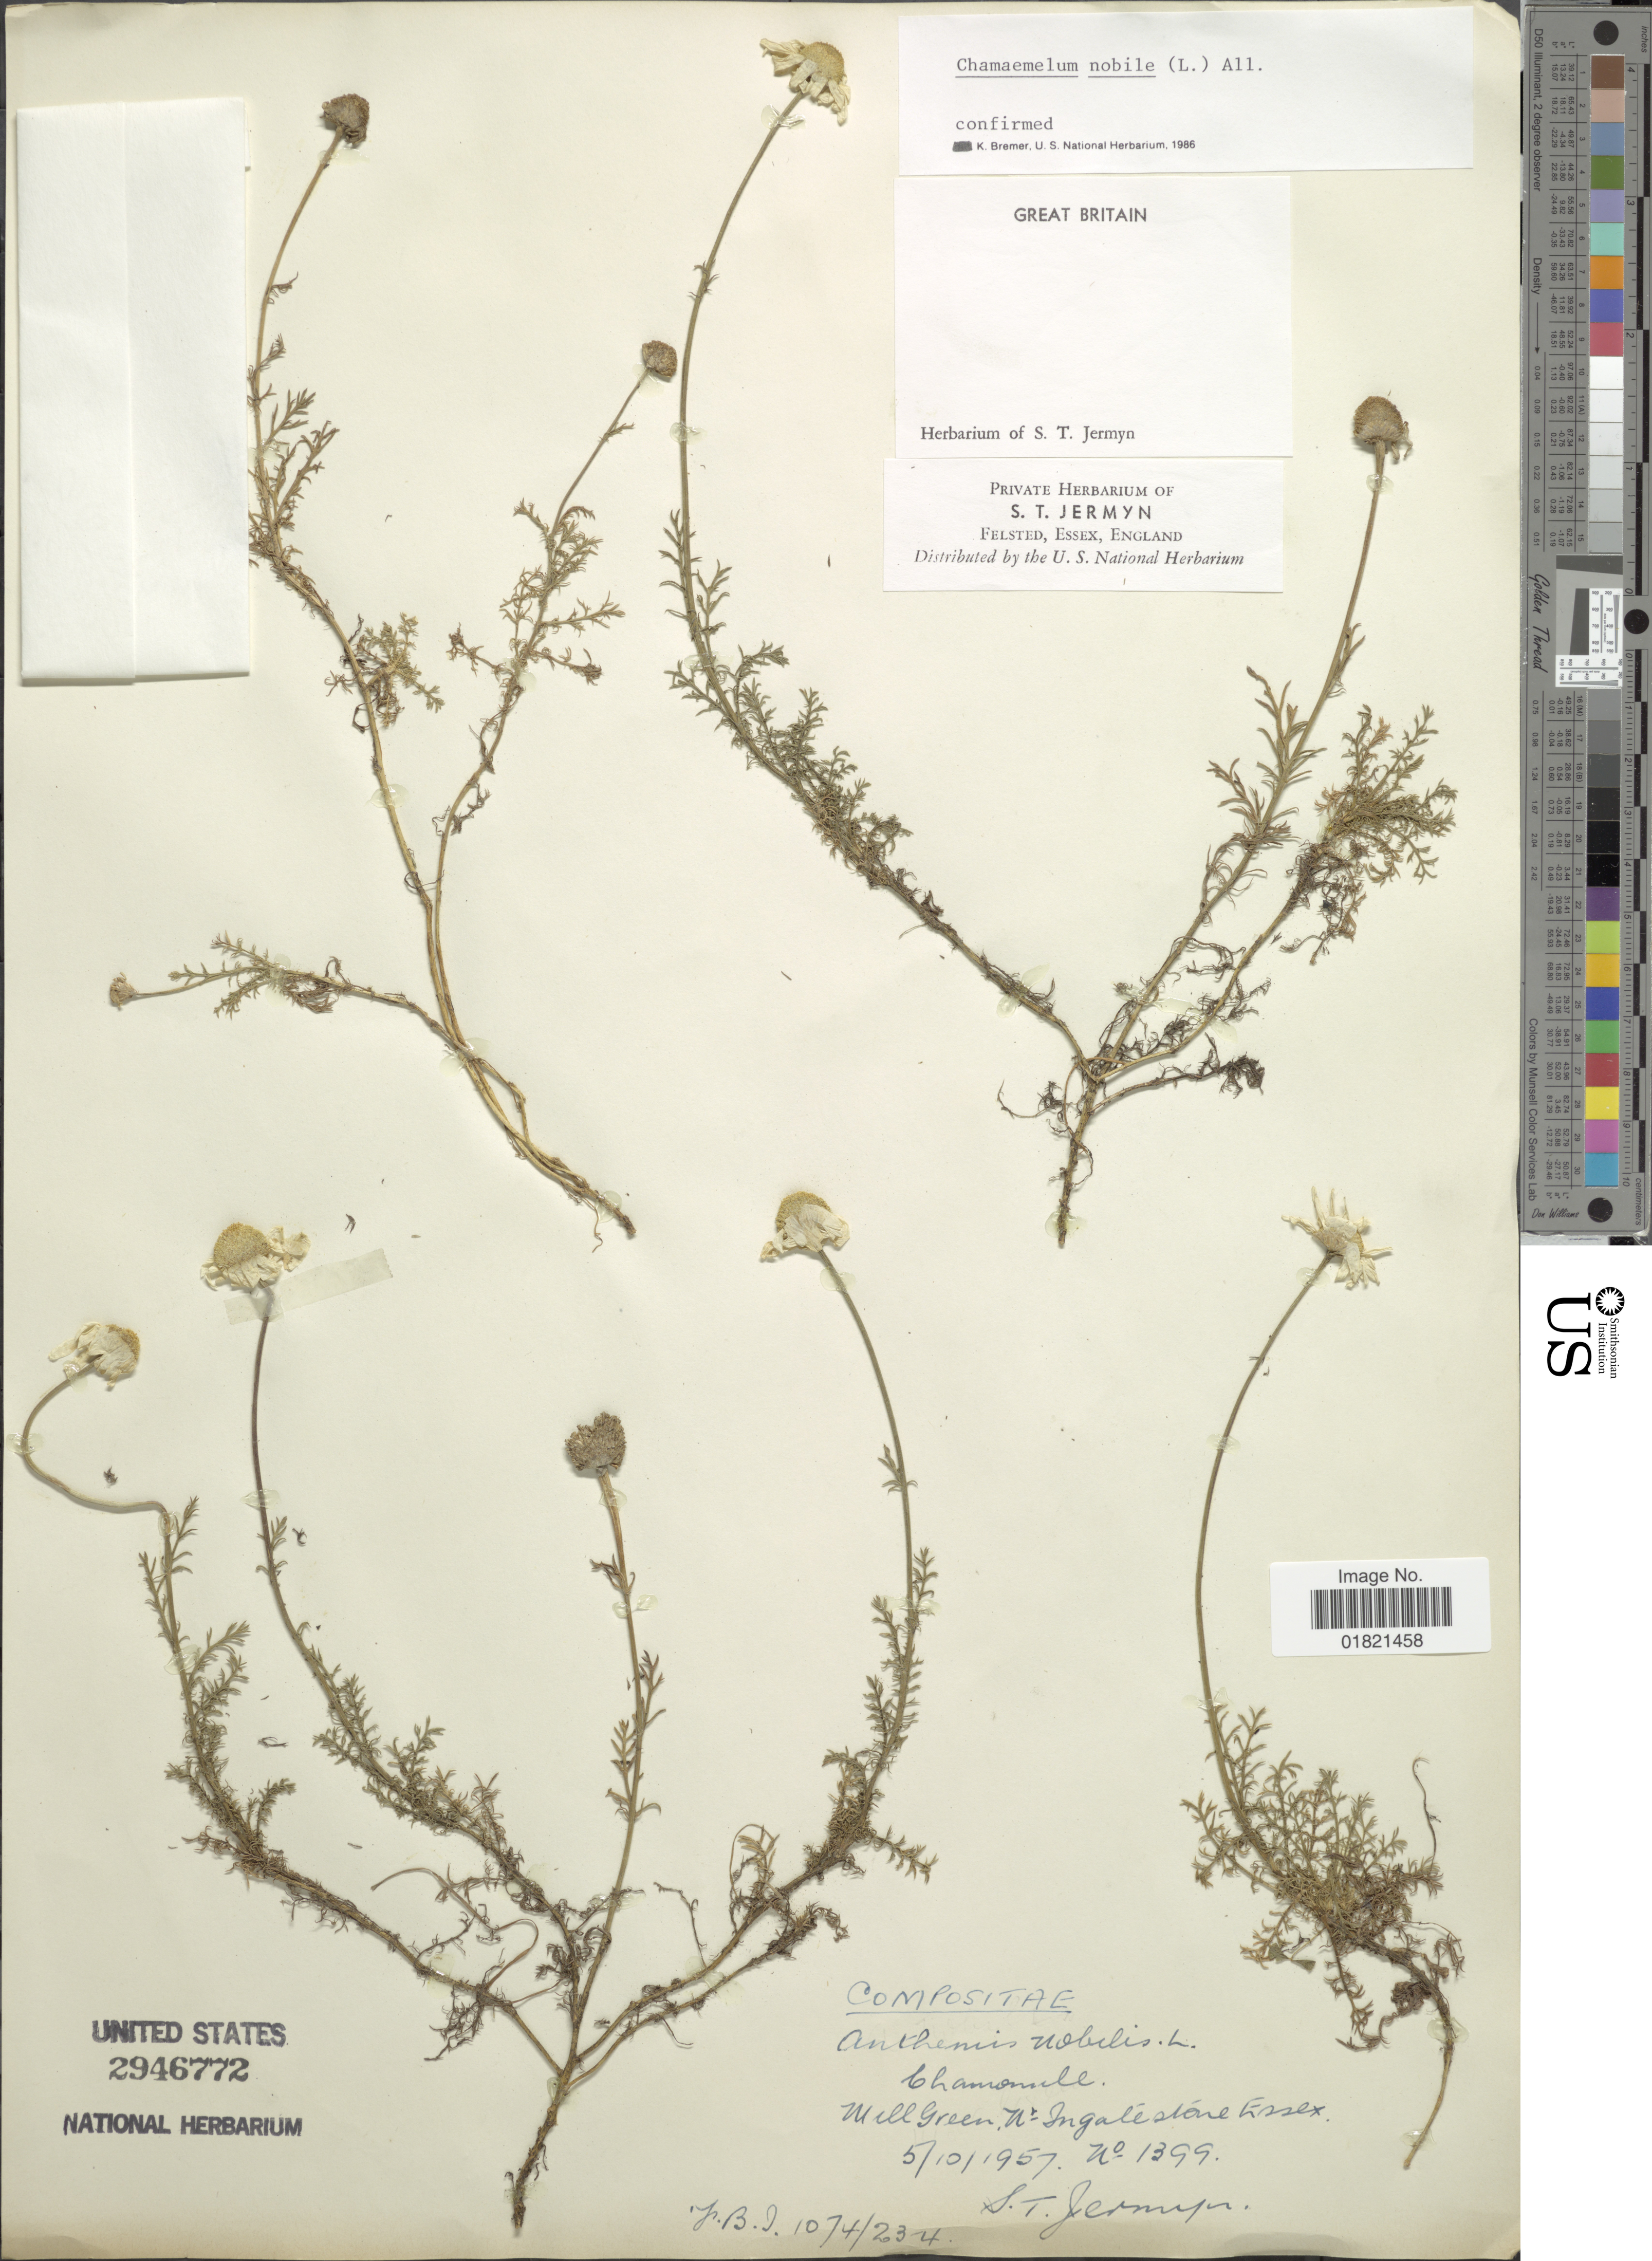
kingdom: Plantae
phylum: Tracheophyta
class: Magnoliopsida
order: Asterales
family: Asteraceae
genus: Chamaemelum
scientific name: Chamaemelum nobile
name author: (L.) All.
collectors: S. Jermyn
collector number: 1399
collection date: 1957-10-05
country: United Kingdom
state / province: England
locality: Great Britain, Chamonille, Will Green, n. Ingatestone Essex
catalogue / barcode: US 2946772